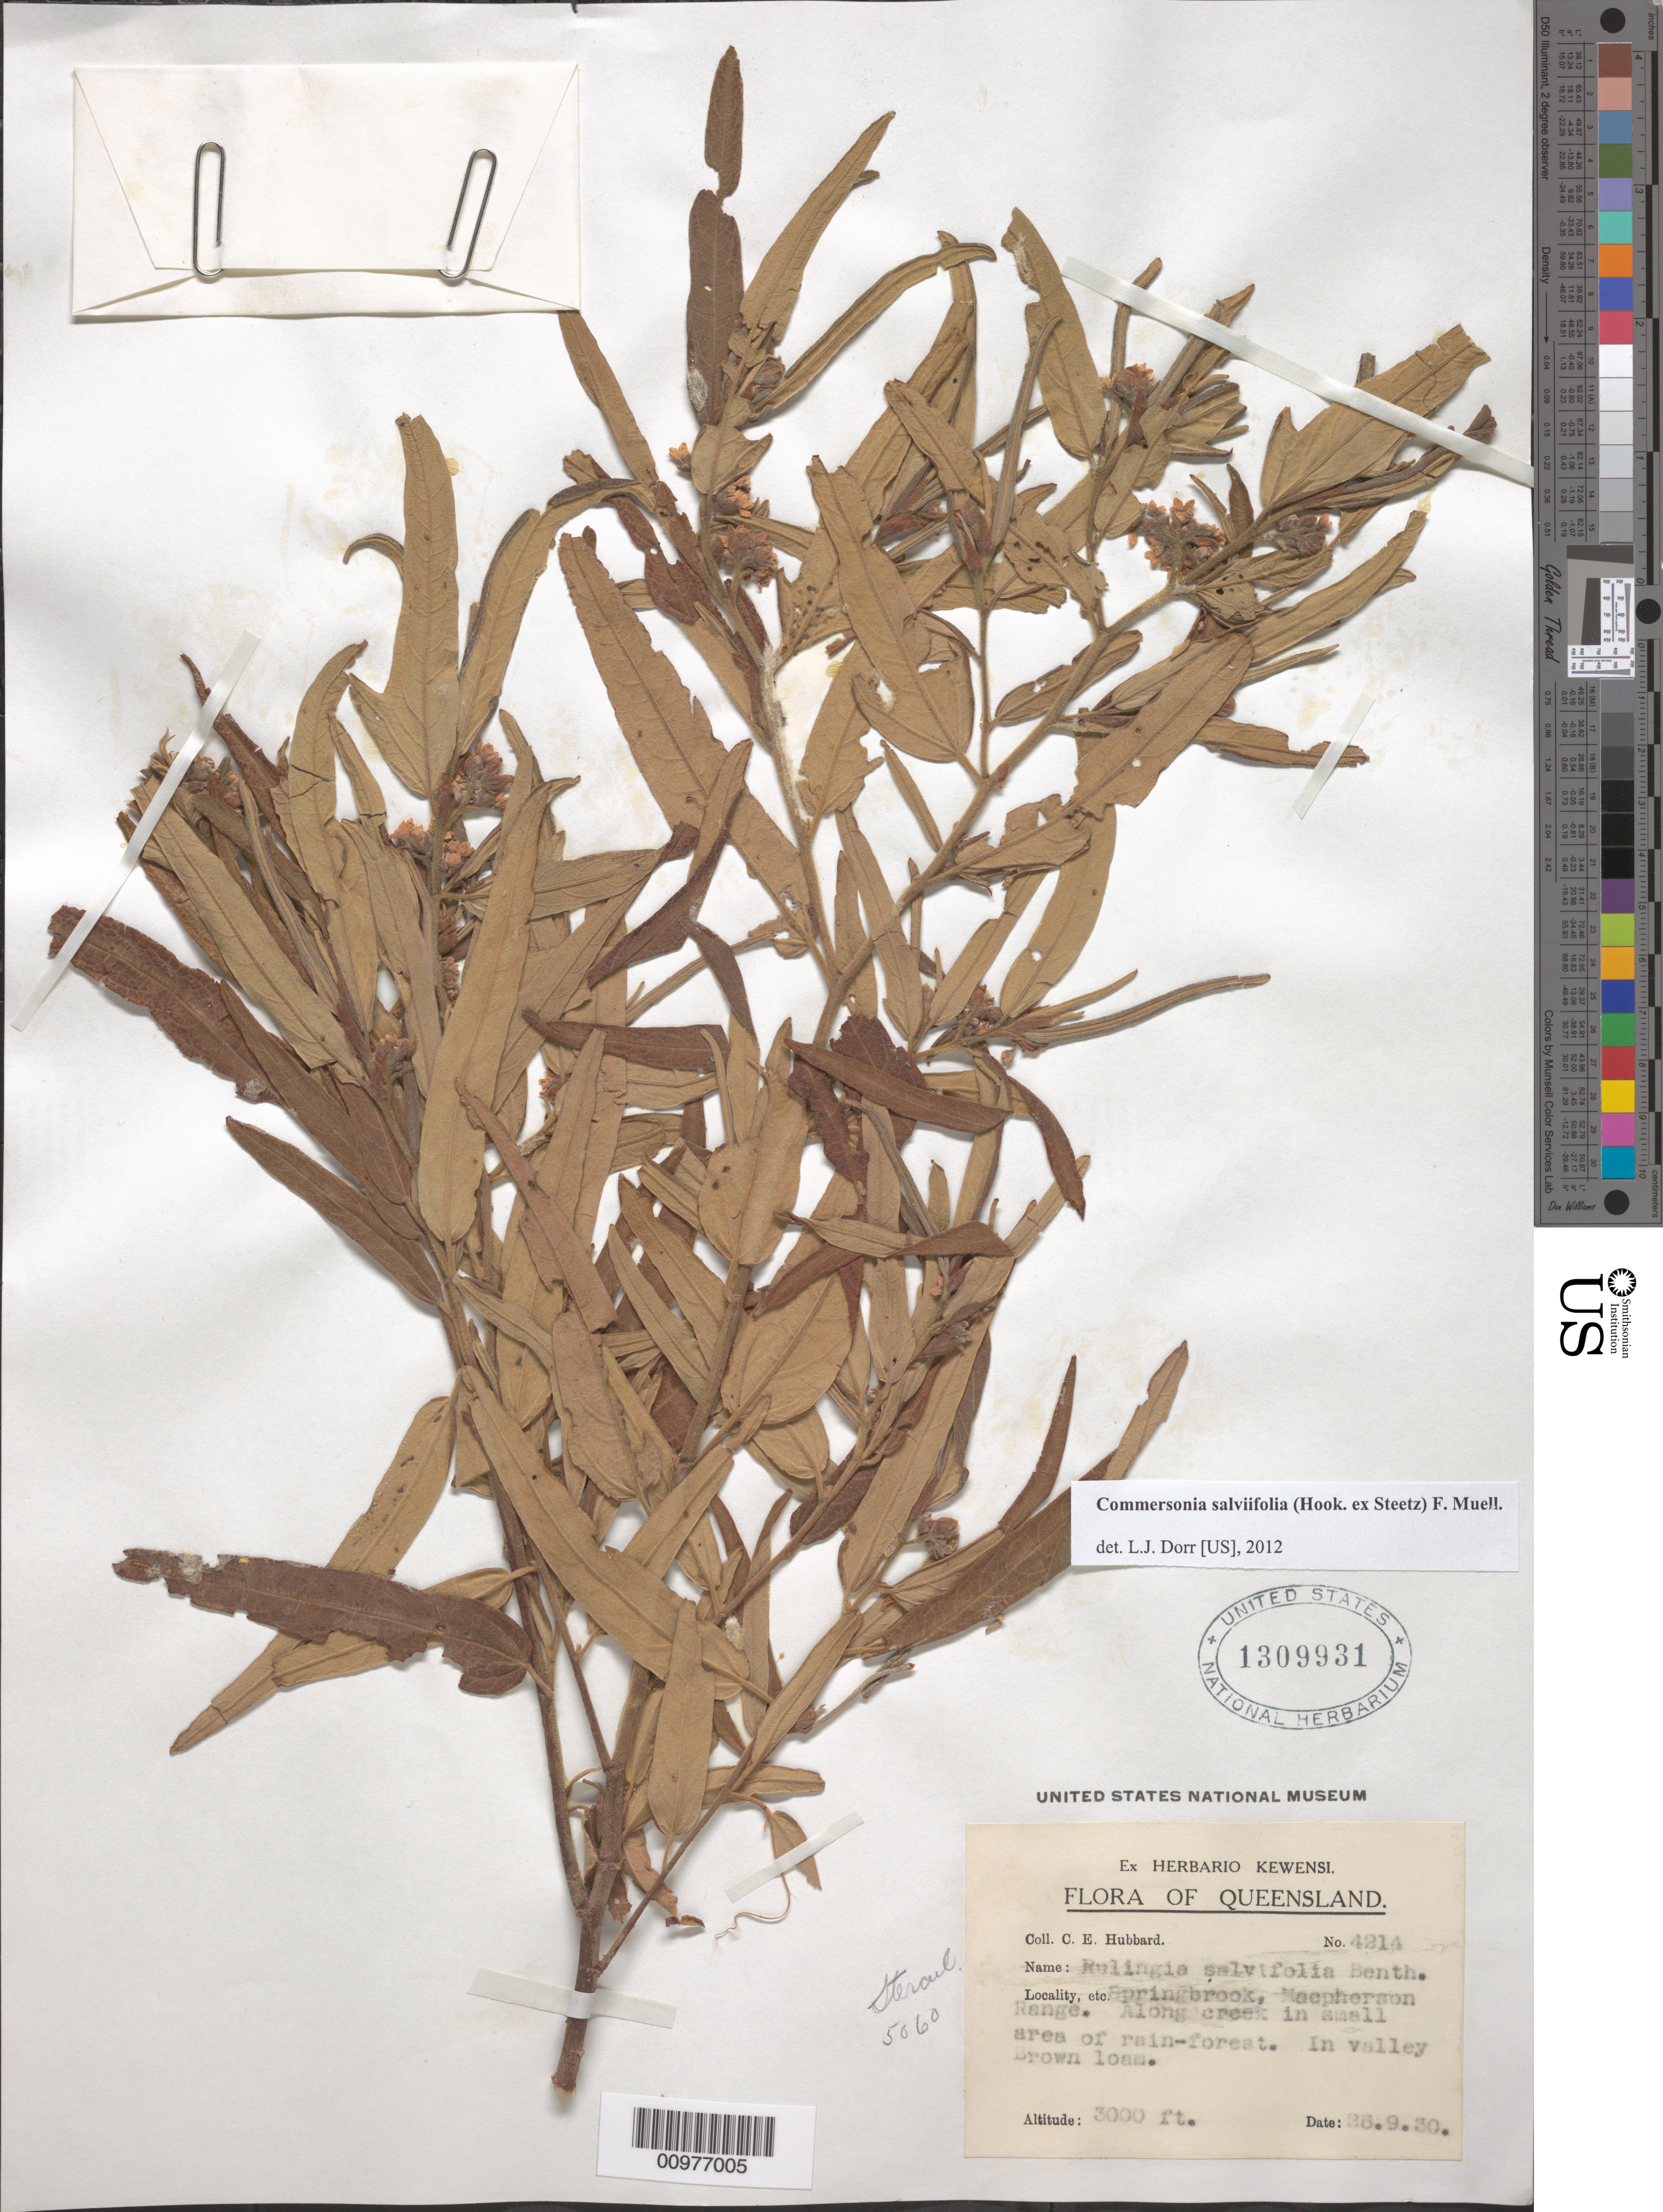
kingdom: Plantae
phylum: Tracheophyta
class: Magnoliopsida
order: Malvales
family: Malvaceae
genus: Commersonia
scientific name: Commersonia salviifolia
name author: (Hook. ex Steetz) F. Muell.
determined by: Dorr, L. J., (BOT), Smithsonian Institution - National Museum of Natural History (UNITED STATES)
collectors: C. E. Hubbard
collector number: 4214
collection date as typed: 25.9.30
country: Australia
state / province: Queensland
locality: Springbrook, Macpherson Range. Along creek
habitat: rain-forest; valley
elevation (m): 914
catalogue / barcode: US 1309931